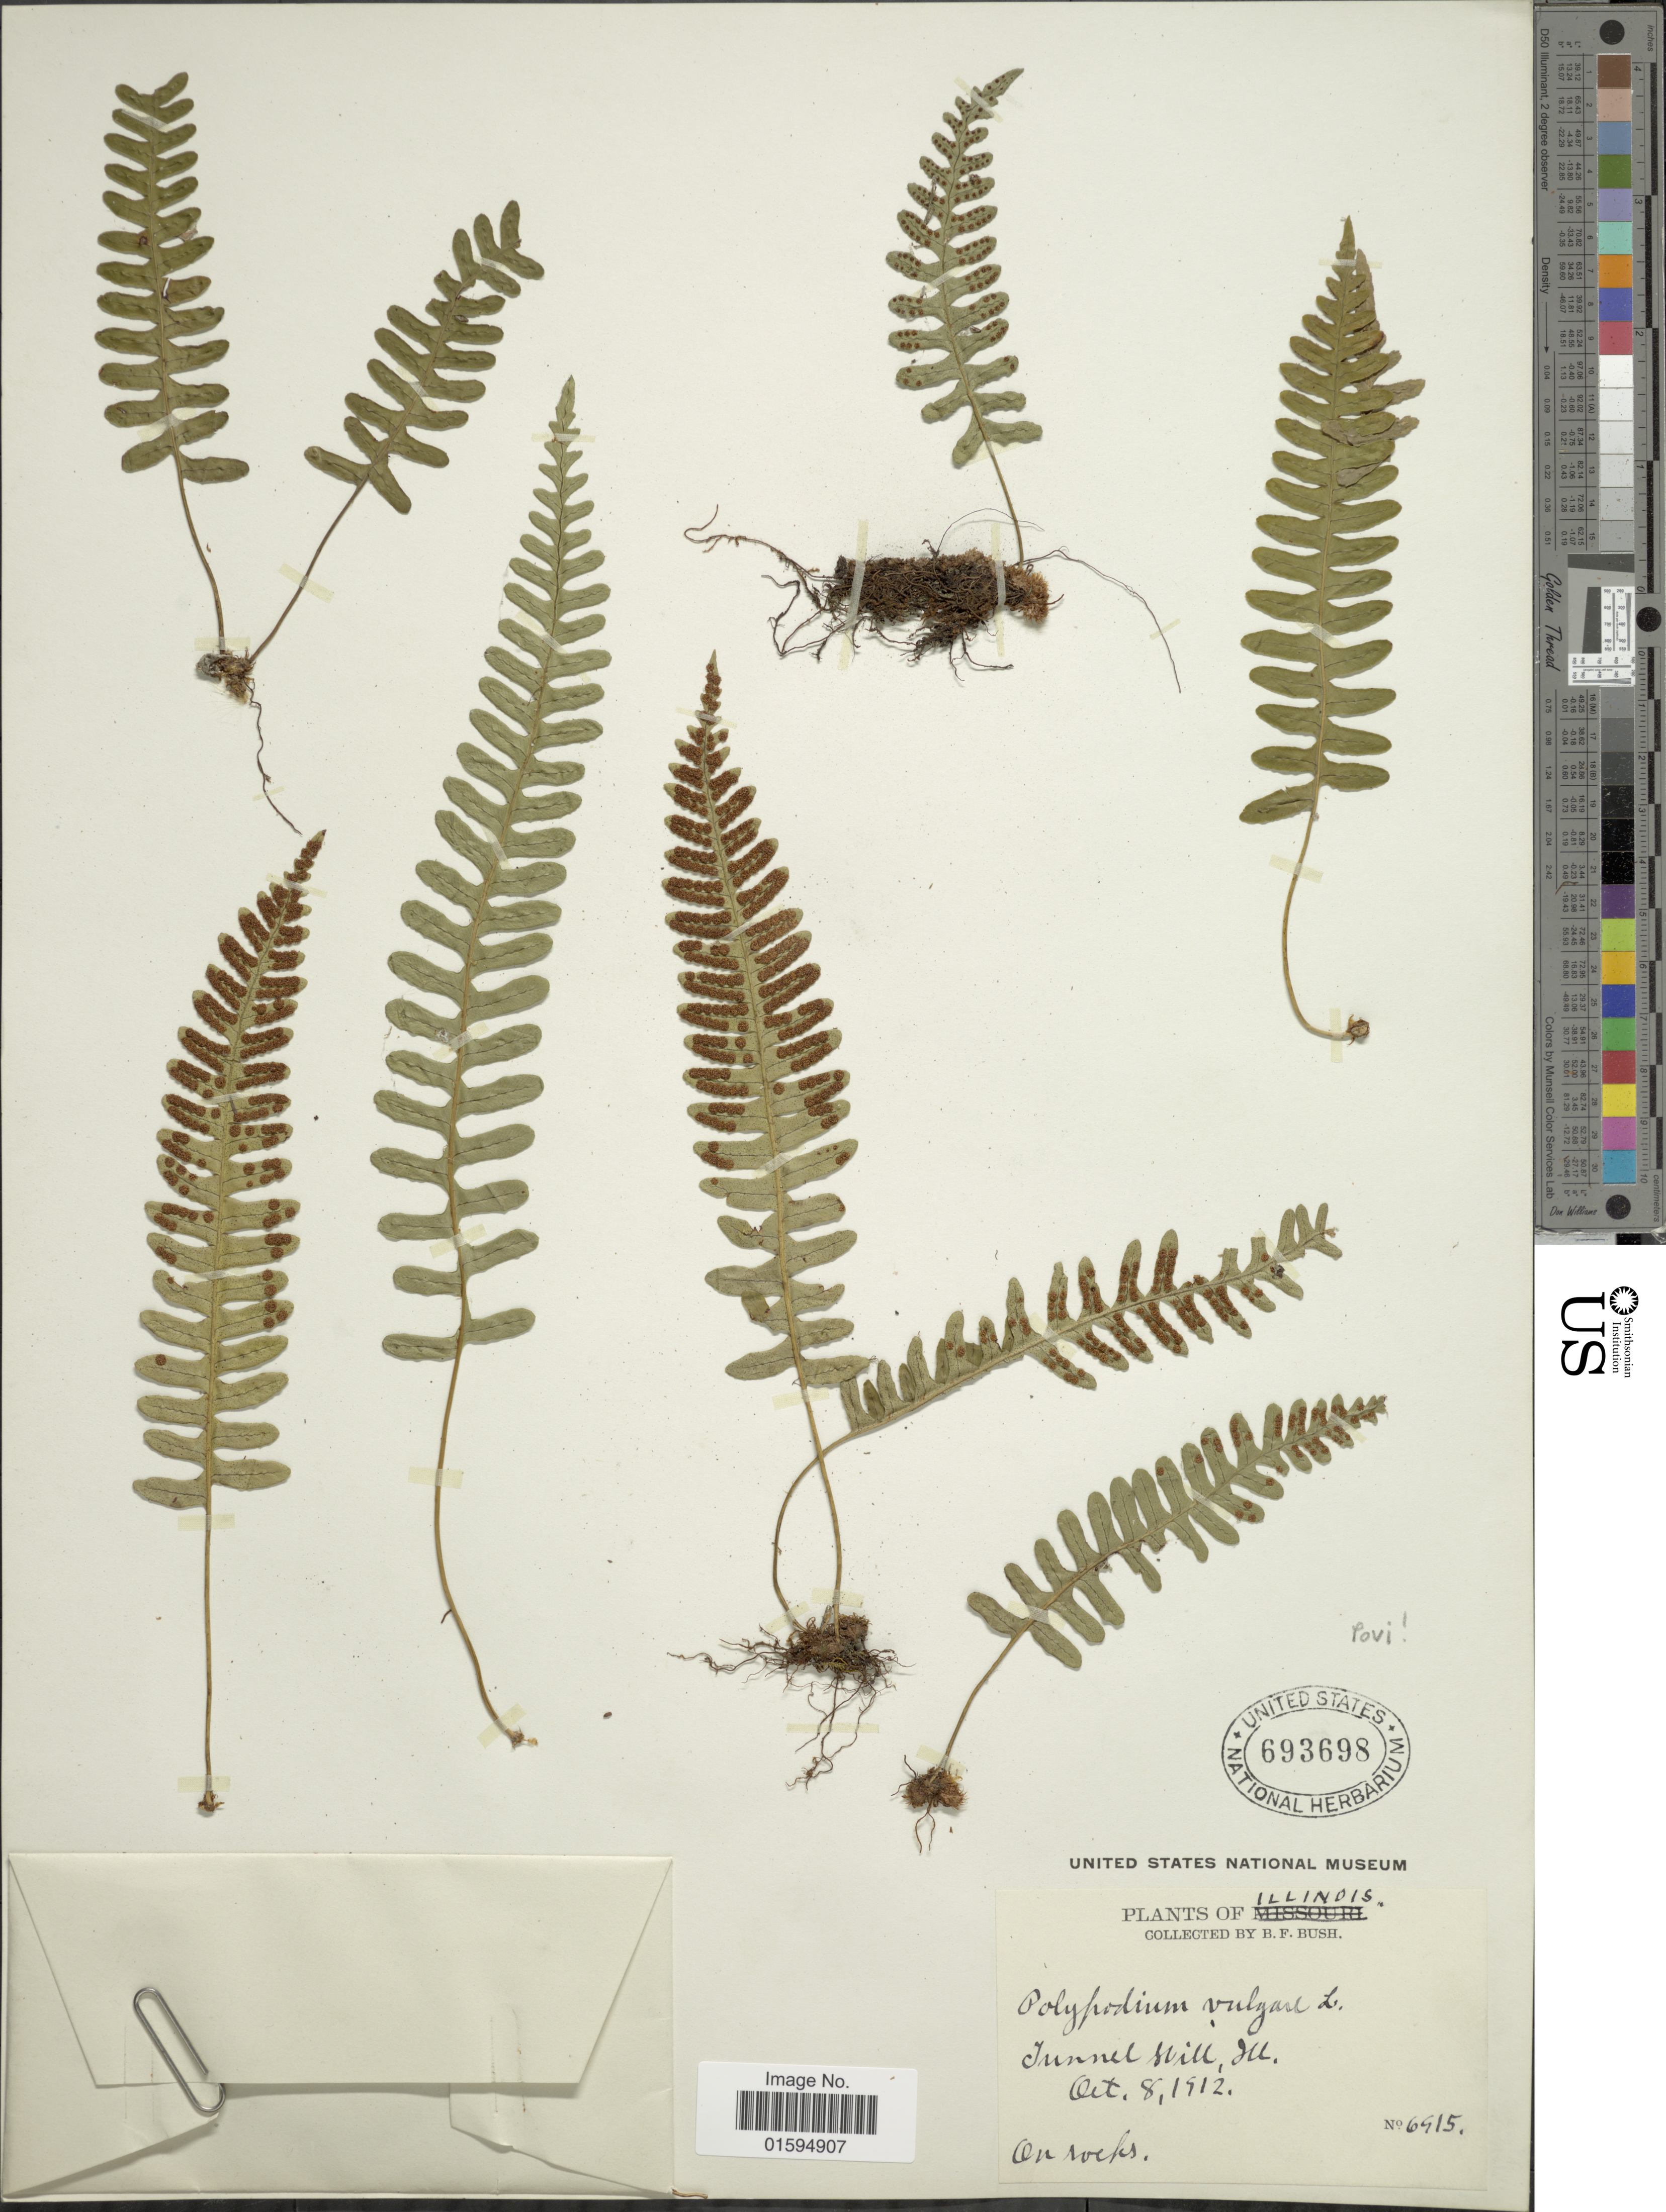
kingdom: Plantae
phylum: Tracheophyta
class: Polypodiopsida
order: Polypodiales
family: Polypodiaceae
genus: Polypodium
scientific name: Polypodium virginianum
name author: L.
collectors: B. F. Bush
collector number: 6915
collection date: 1912-10-08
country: United States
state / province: Illinois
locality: Tunnel Hill.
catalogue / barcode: US 693698